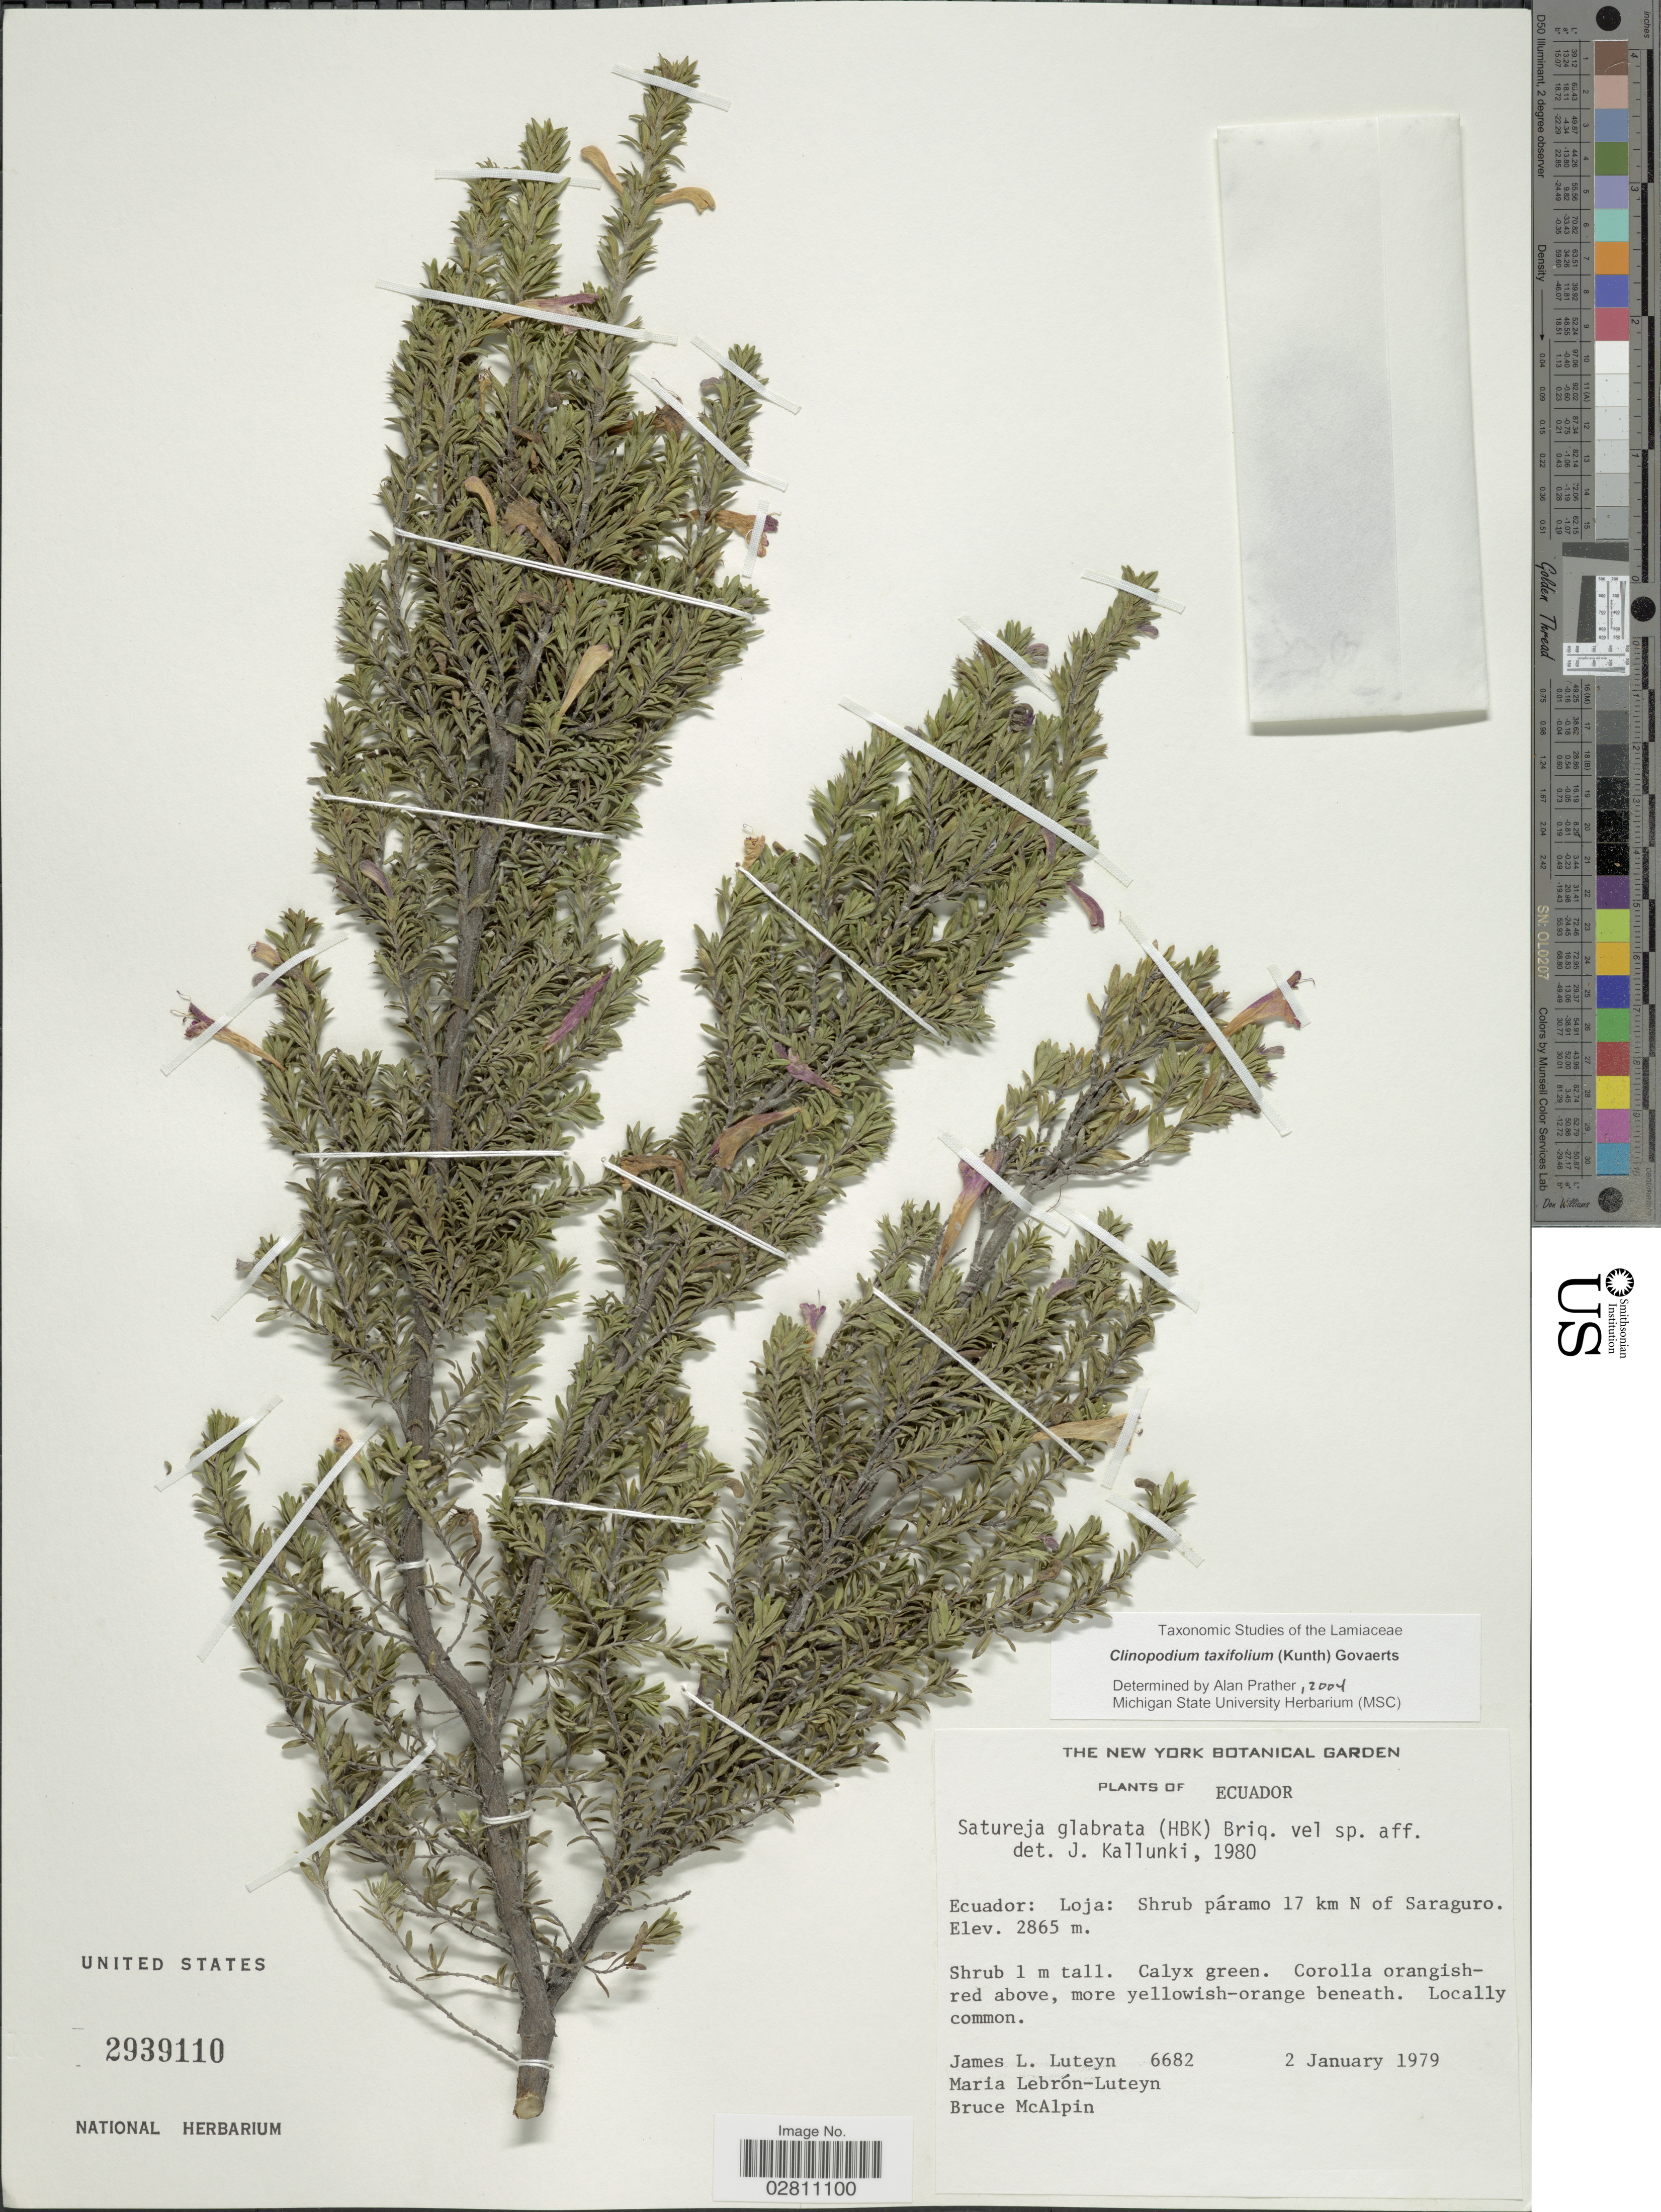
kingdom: Plantae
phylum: Tracheophyta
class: Magnoliopsida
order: Lamiales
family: Lamiaceae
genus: Clinopodium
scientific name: Clinopodium taxifolium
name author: (Kunth) Govaerts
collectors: J. L. Luteyn, M. L. Lebrón-Luteyn & B. McAlpin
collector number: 6682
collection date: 1979-01-02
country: Ecuador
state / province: Loja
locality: Shrub páramo 17 km N of Saraguro.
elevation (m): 2865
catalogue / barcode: US 2939110